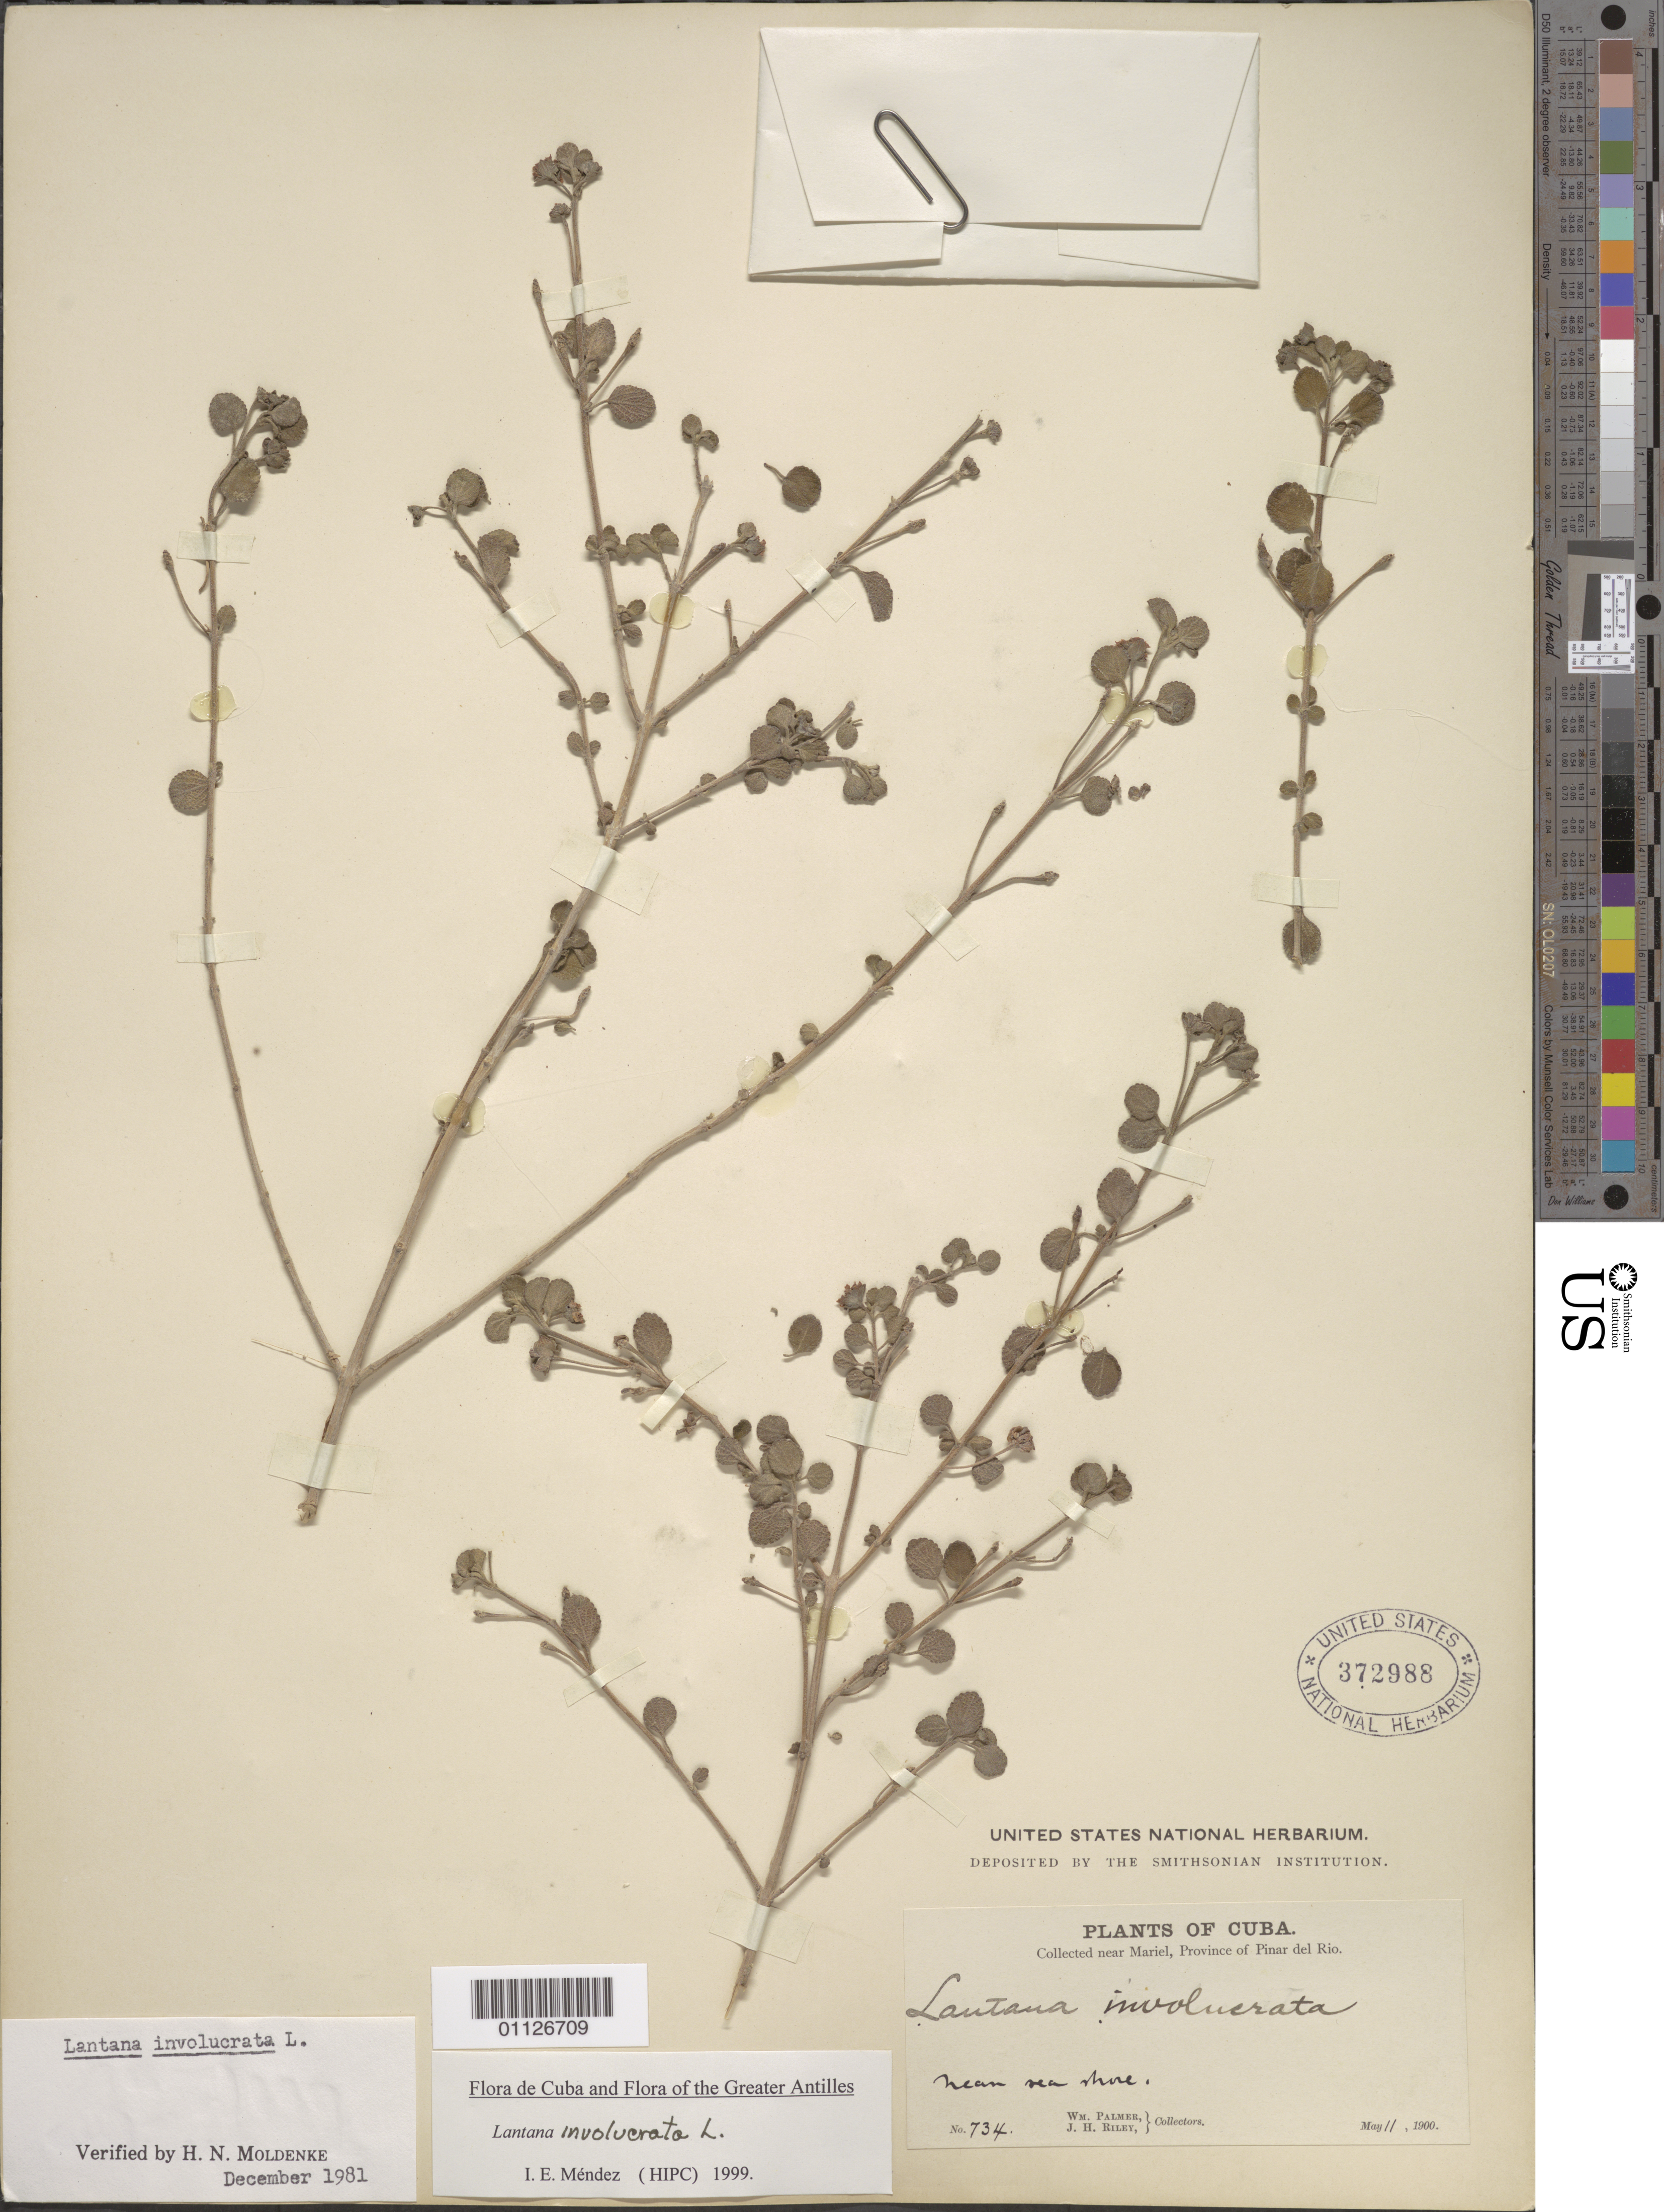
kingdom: Plantae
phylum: Tracheophyta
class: Magnoliopsida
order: Lamiales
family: Verbenaceae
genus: Lantana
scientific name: Lantana involucrata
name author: L.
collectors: W. Palmer & J. H. Riley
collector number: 734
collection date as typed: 11 May 1900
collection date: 1900-05-11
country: Cuba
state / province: Pinar del Rio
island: Cuba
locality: Mariel, near the sea shore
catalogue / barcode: US 372988